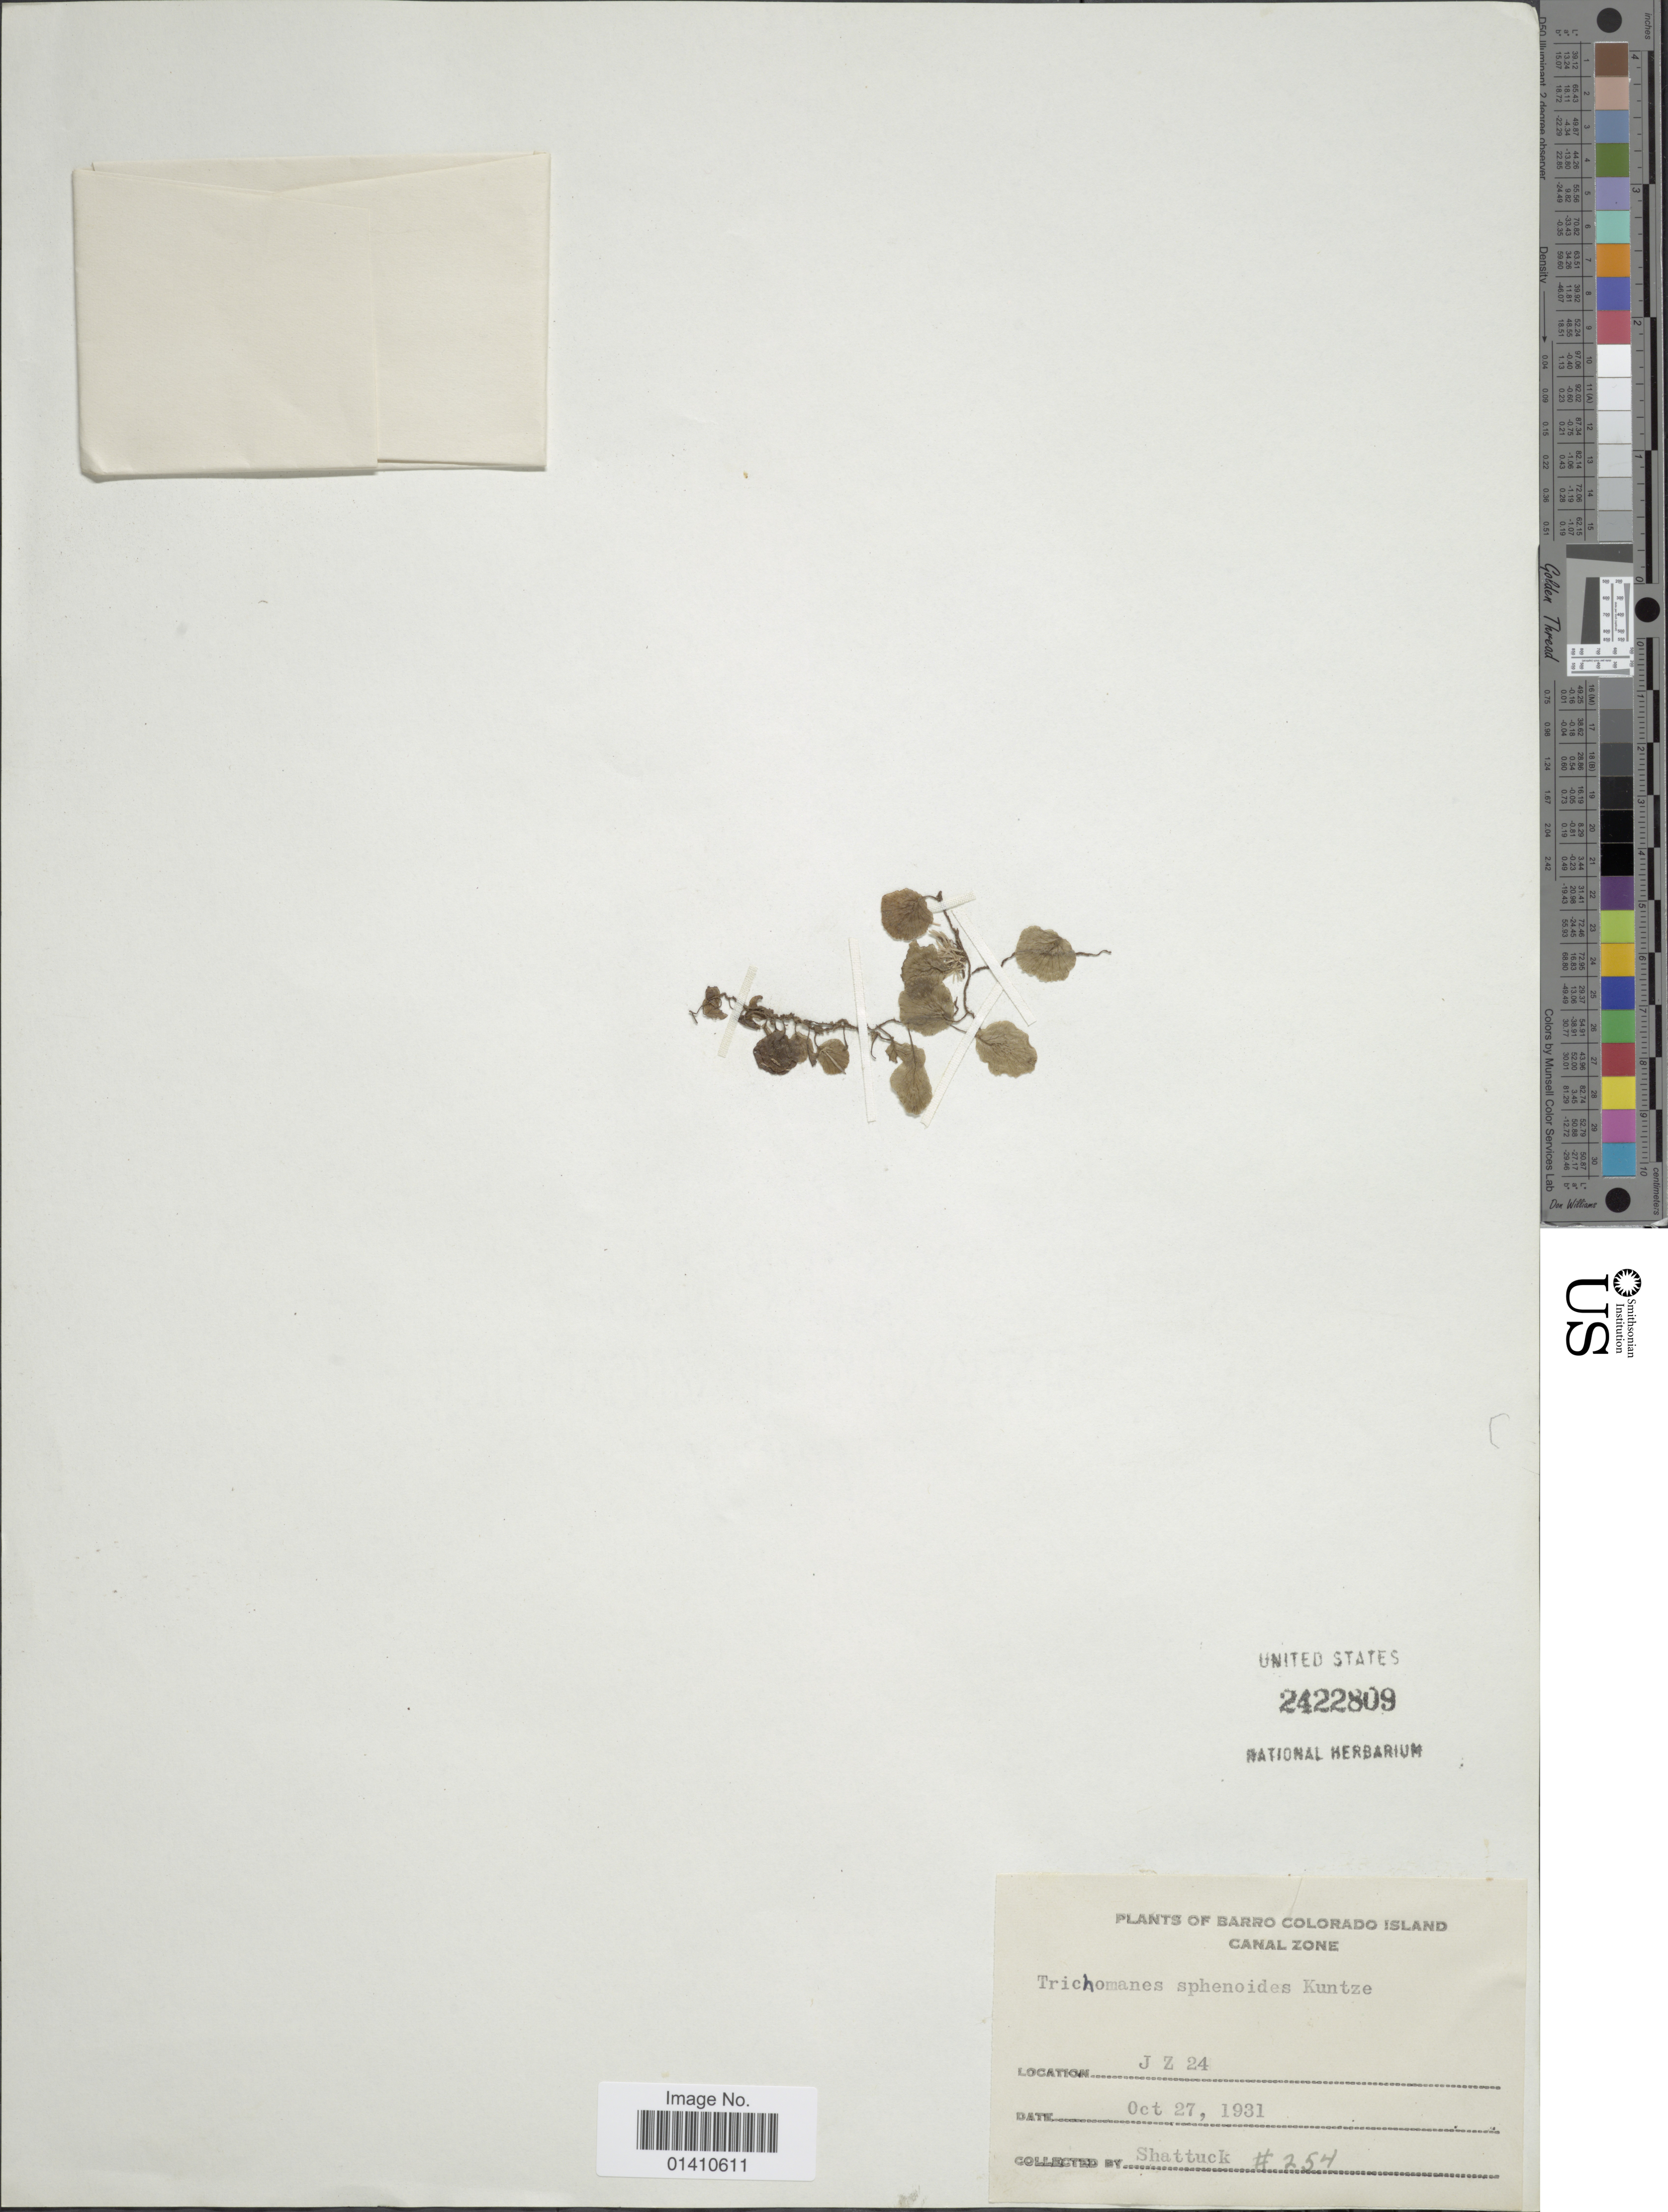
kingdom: Plantae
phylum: Tracheophyta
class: Polypodiopsida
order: Hymenophyllales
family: Hymenophyllaceae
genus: Didymoglossum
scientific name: Didymoglossum punctatum subsp. spheroides (Kunze) comb. nov., ined 2015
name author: (Kunze)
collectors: Shattuck, --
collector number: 254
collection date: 1931-10-27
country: Panama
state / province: Panamá Oeste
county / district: Canal Zone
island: Barro Colorado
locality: Canal Zone. J Z. 24. Barro Colorado Island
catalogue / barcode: US 2422809